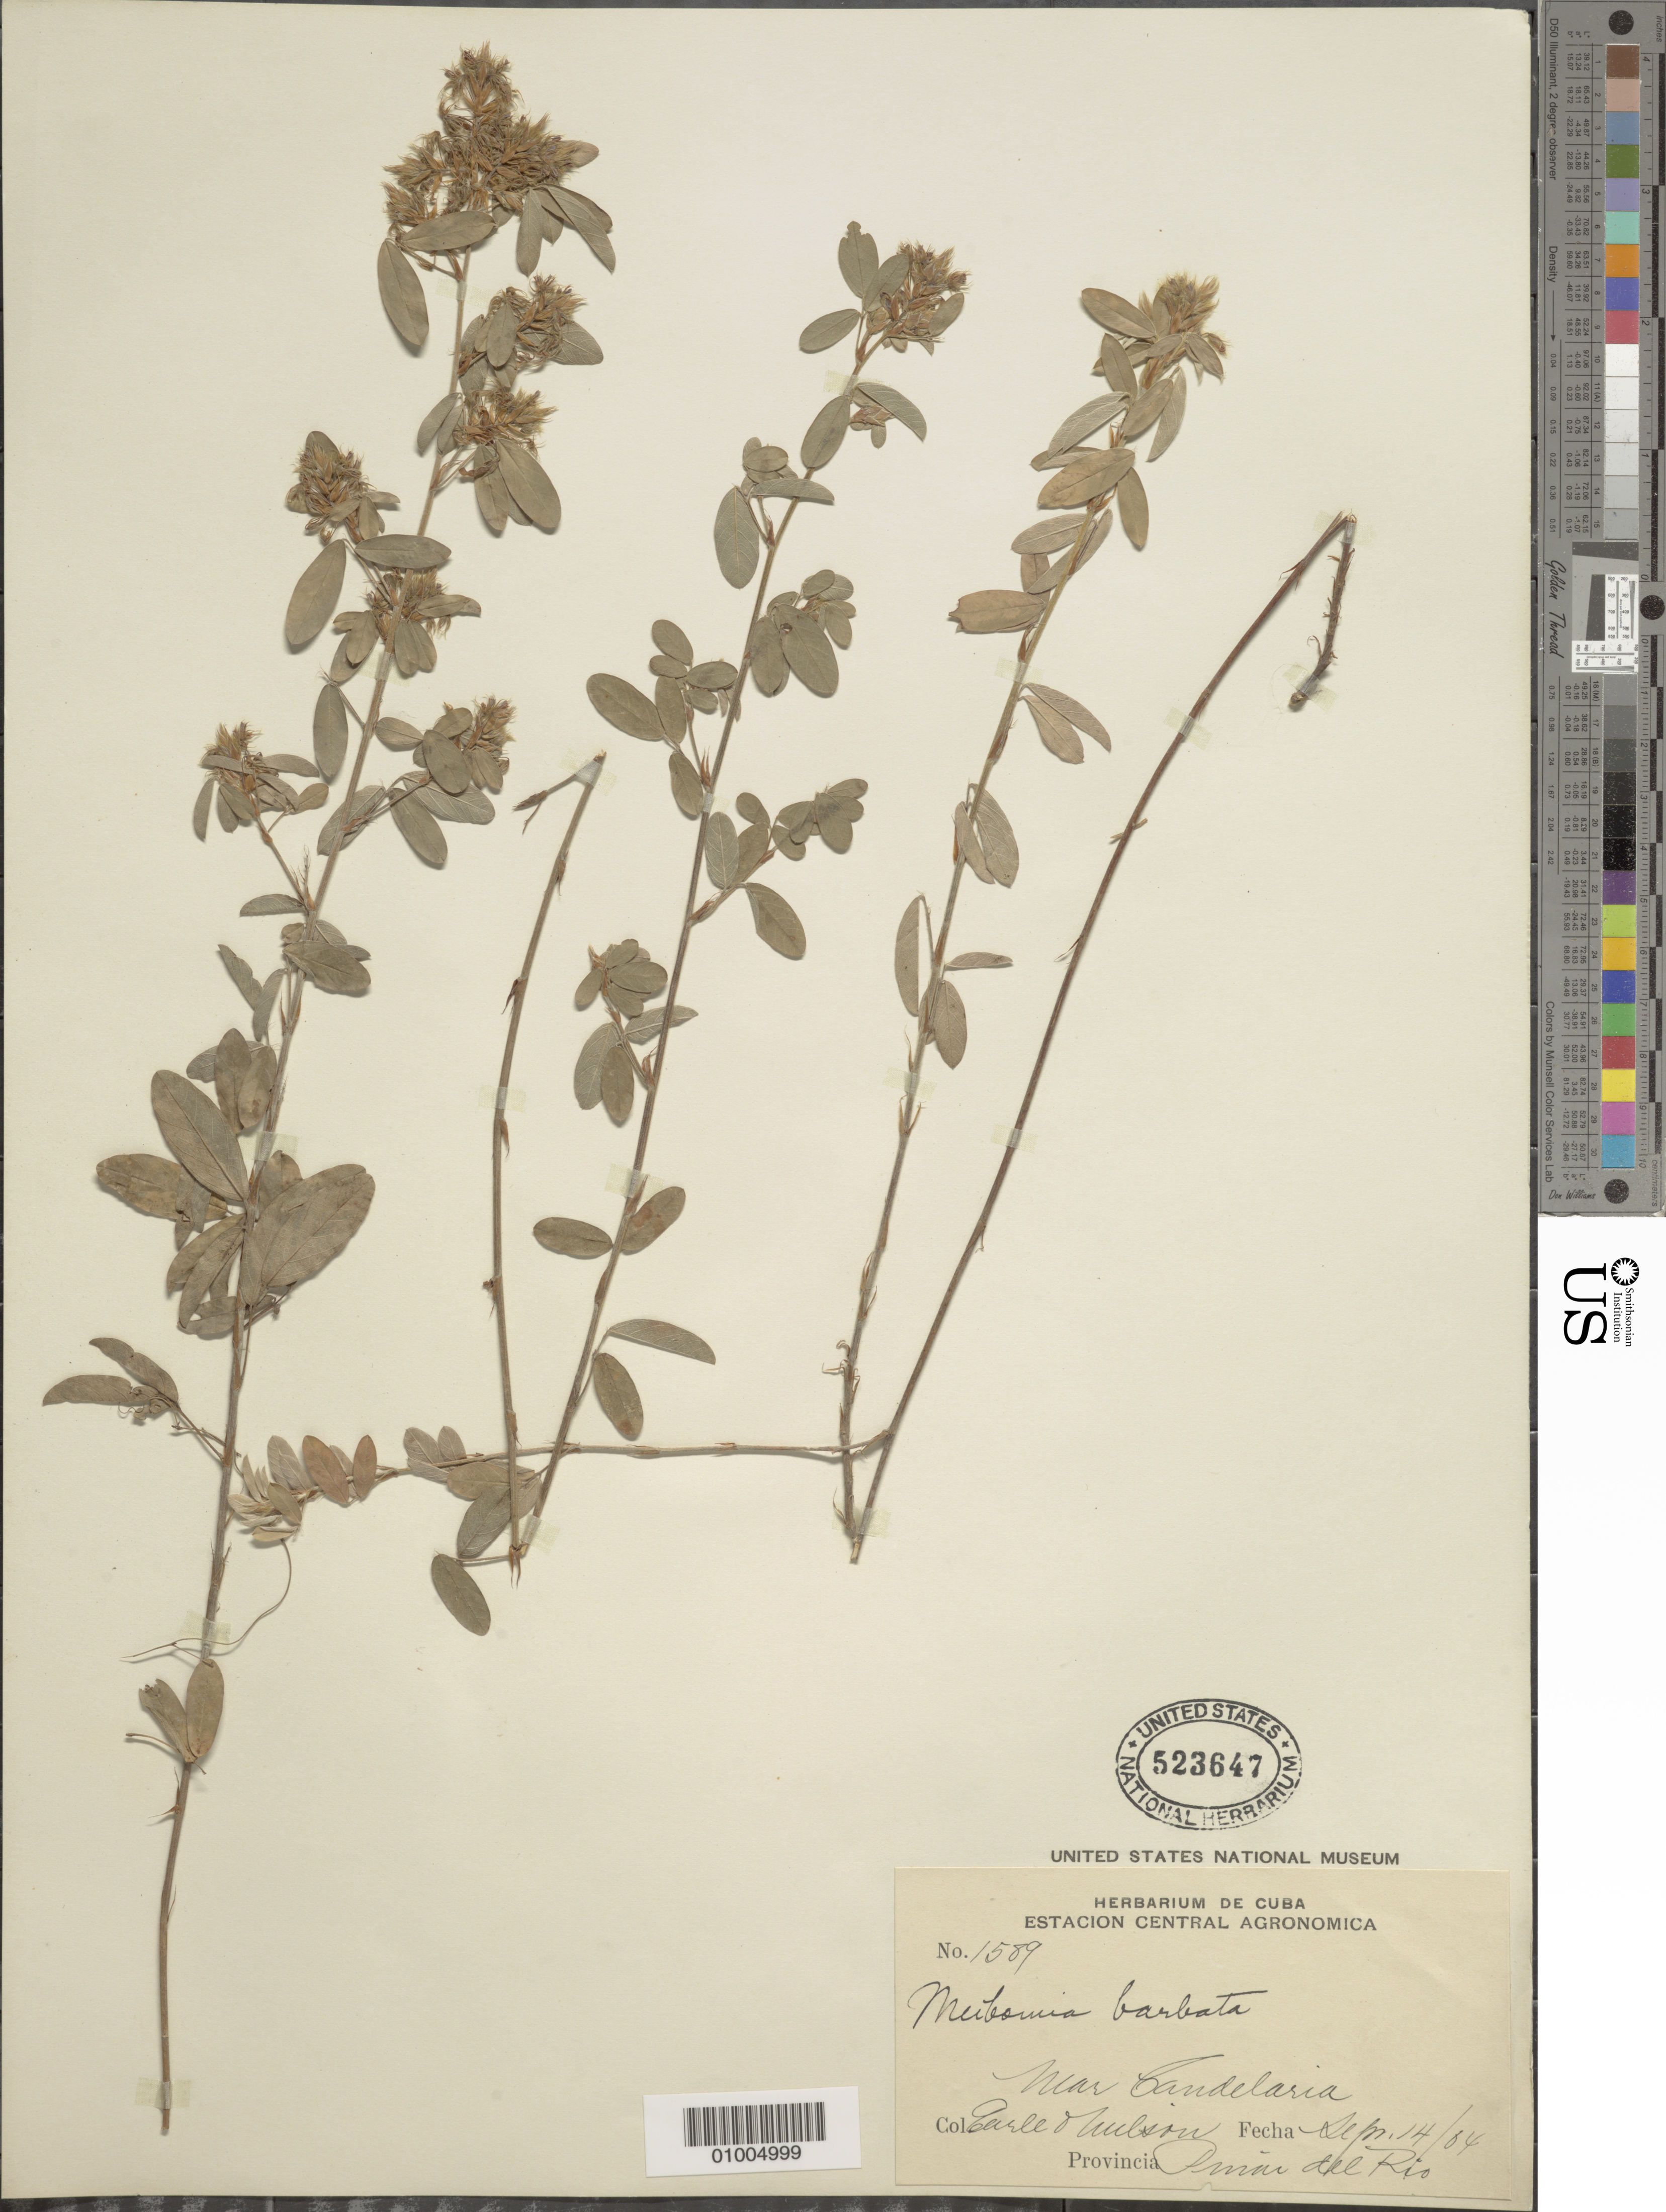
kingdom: Plantae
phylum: Tracheophyta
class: Magnoliopsida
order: Fabales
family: Fabaceae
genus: Grona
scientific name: Grona barbata var. barbata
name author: (L.) H. Ohashi & K. Ohashi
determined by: Strong, Mark T., (BOT), Smithsonian Institution - National Museum of Natural History (UNITED STATES)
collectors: F. S. Earle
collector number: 1589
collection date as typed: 14 Sep 1904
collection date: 1904-09-14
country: Cuba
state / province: Pinar del Rio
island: Cuba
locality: Pinar del Rio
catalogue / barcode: US 523647